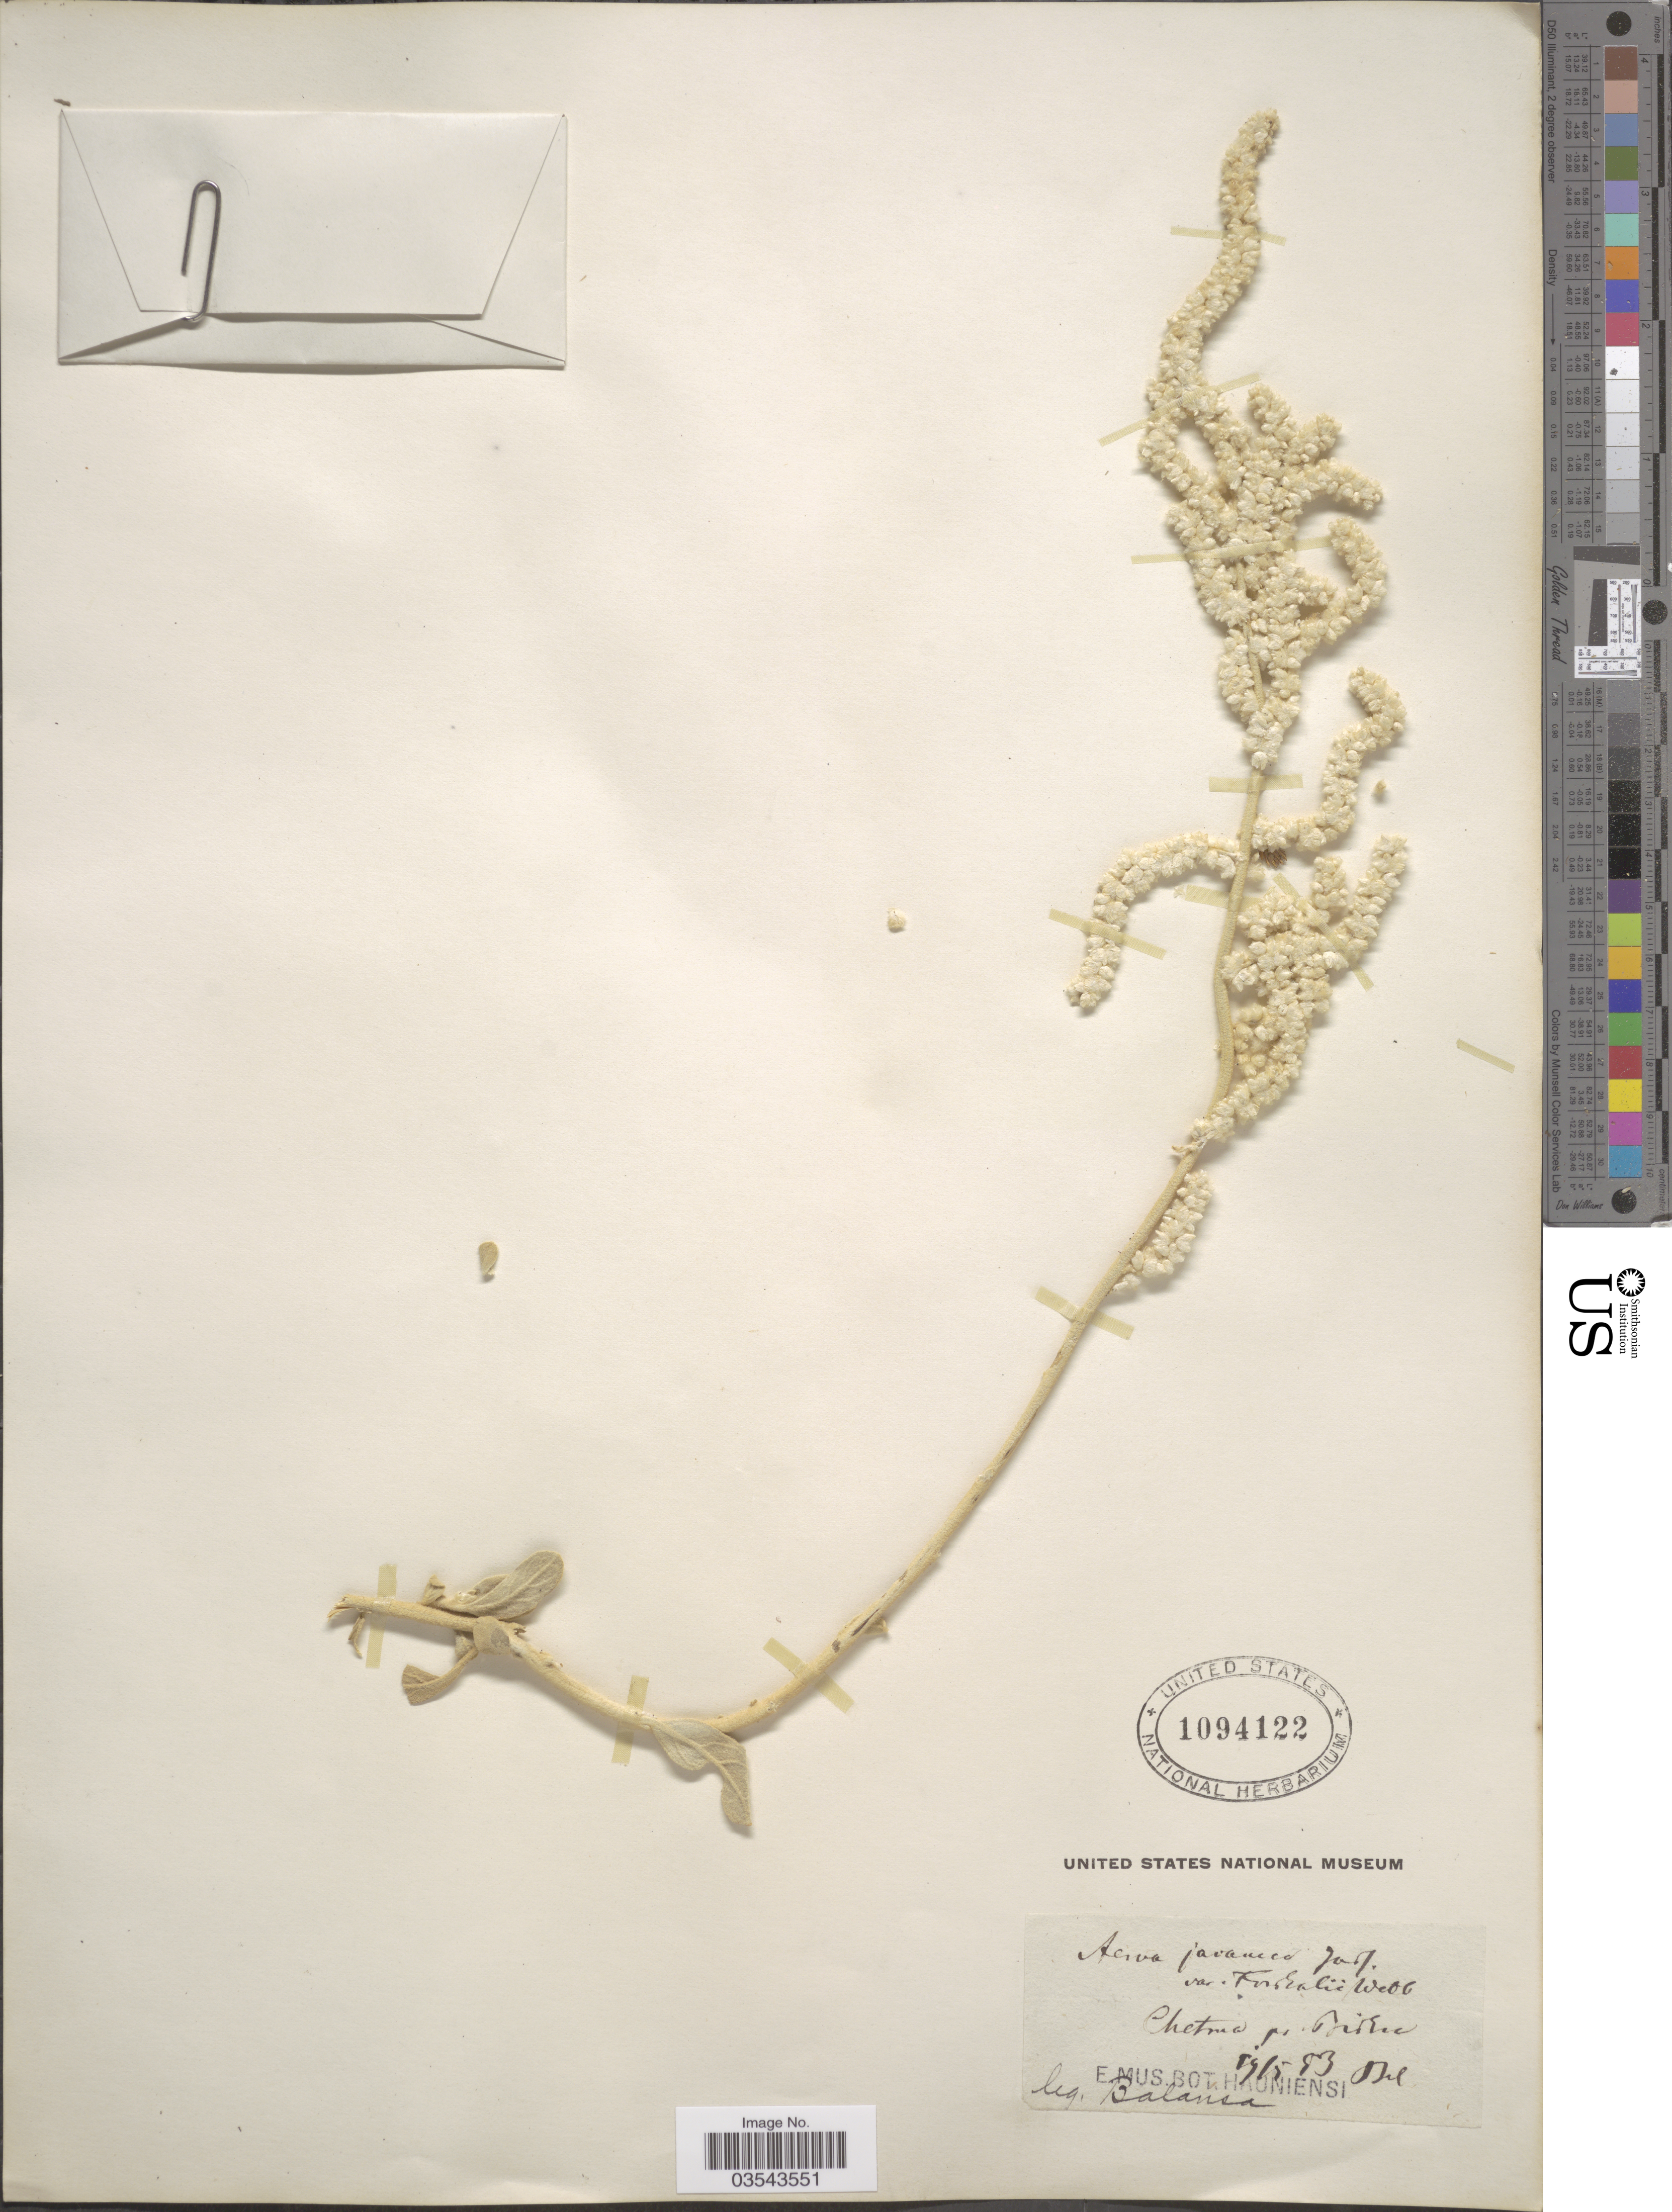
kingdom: Plantae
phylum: Tracheophyta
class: Magnoliopsida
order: Caryophyllales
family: Amaranthaceae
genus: Aerva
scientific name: Aerva javanica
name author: (Burm. f.) Juss. ex Schult.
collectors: -. Balansa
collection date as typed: Transcribed d/m/y: 19/5/83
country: Algeria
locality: Chetma pr [illegible text].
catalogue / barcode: US 1094122